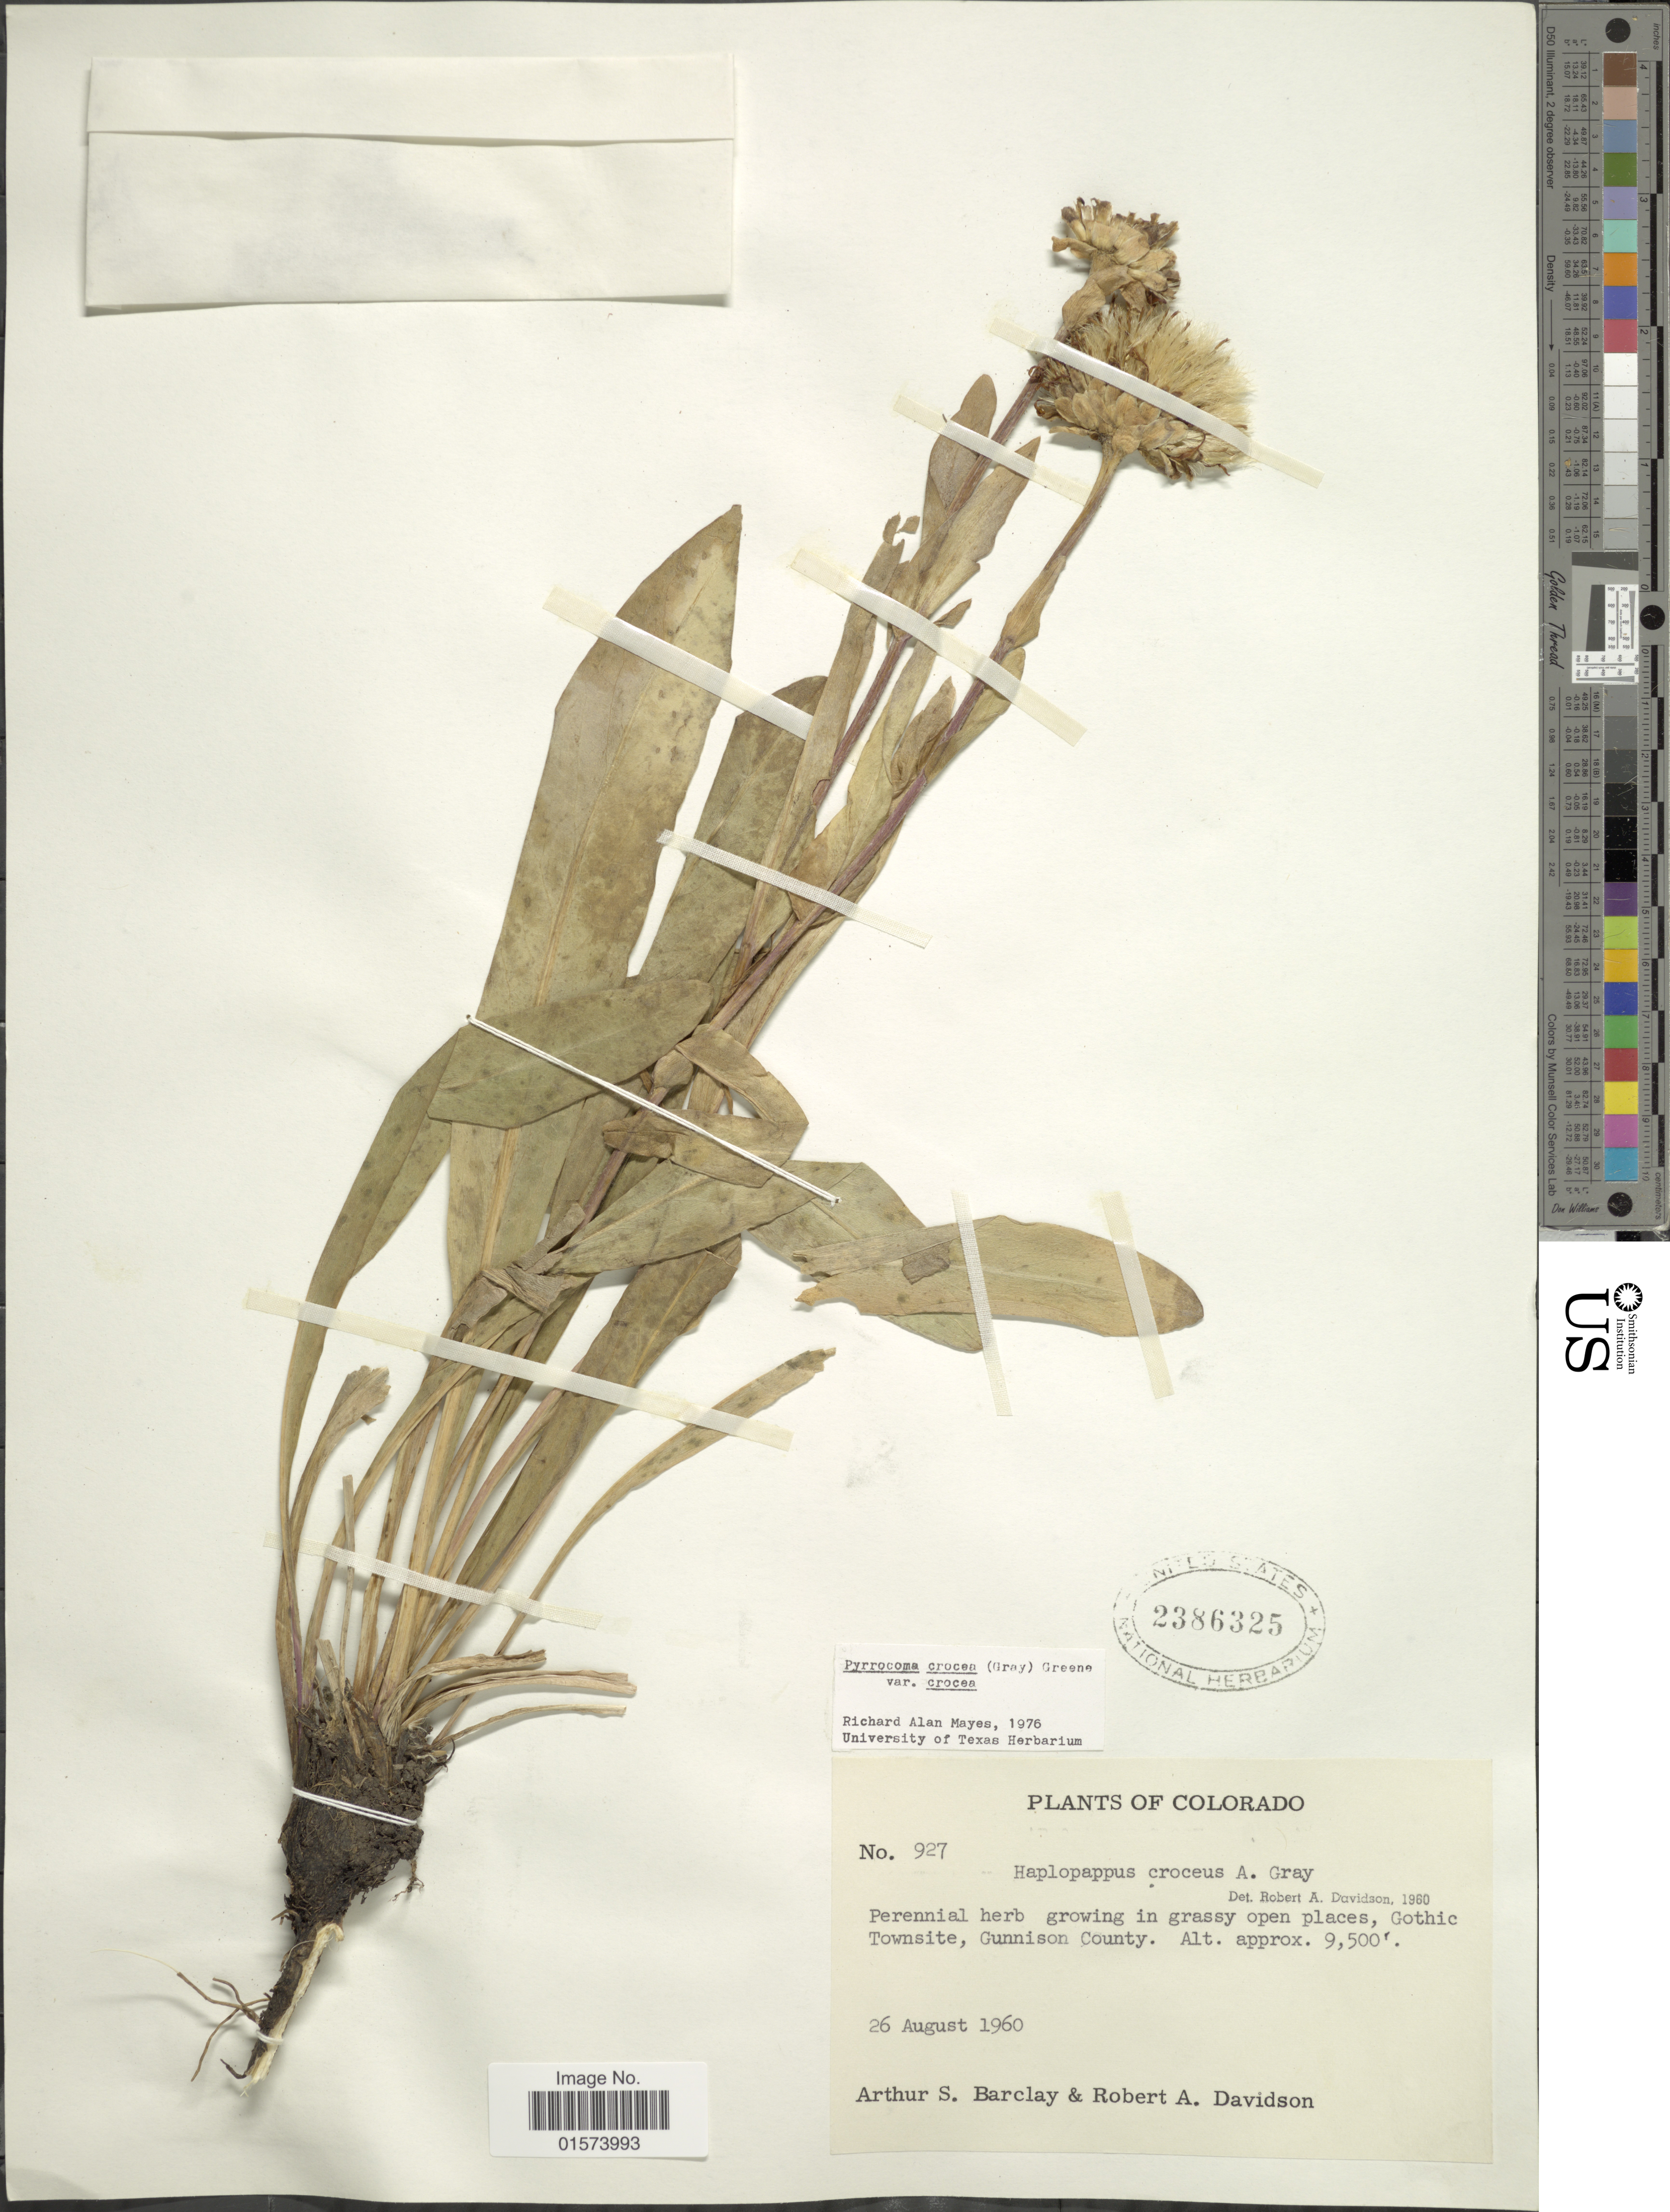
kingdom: Plantae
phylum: Tracheophyta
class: Magnoliopsida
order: Asterales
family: Asteraceae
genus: Pyrrocoma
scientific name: Pyrrocoma crocea var. crocea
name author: (A. Gray) Greene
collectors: A. S. Barclay & R. A. Davidson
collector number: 927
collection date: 1960-08-26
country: United States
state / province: Colorado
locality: Growing in grassy open places, Gothic Townsite, Gunnison County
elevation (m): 2896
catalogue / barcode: US 2386325